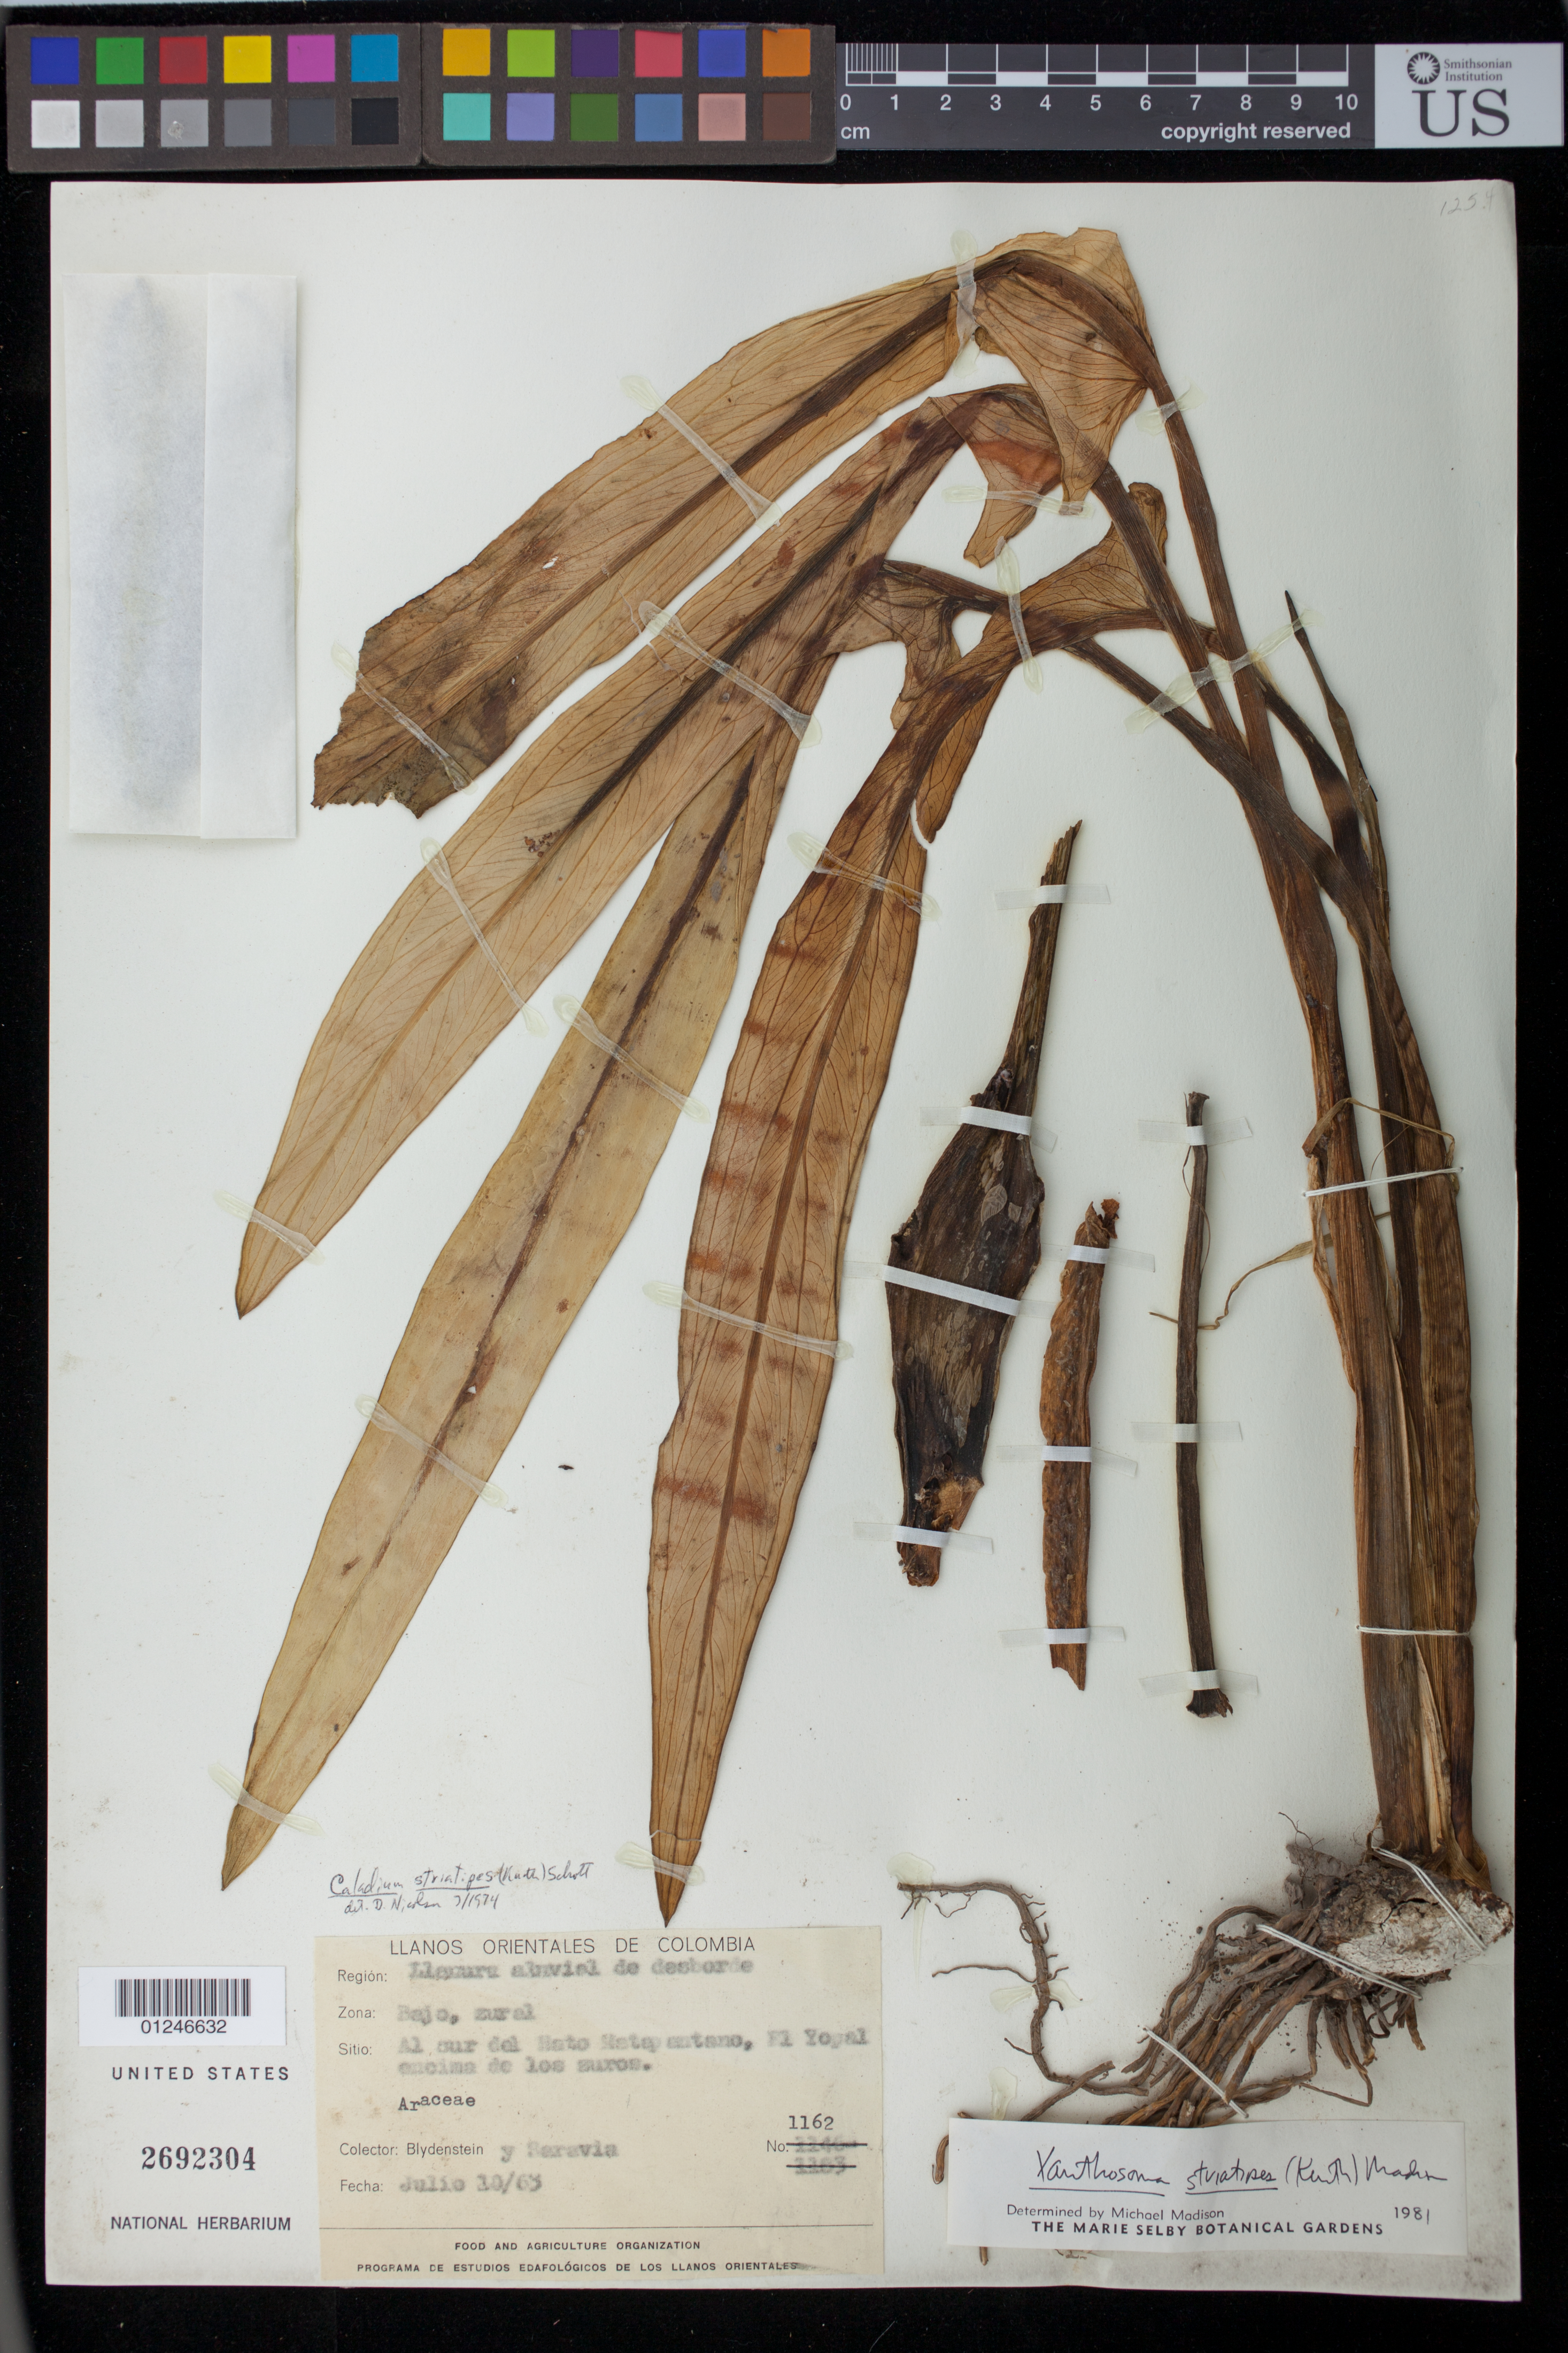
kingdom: Plantae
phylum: Tracheophyta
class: Liliopsida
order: Alismatales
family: Araceae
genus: Xanthosoma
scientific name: Xanthosoma striatipes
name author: (Kunth & C.D. Bouché) Madison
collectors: J. Blydenstein & C. Saravia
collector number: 1162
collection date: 1963-07-10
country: Colombia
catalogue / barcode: US 2692304